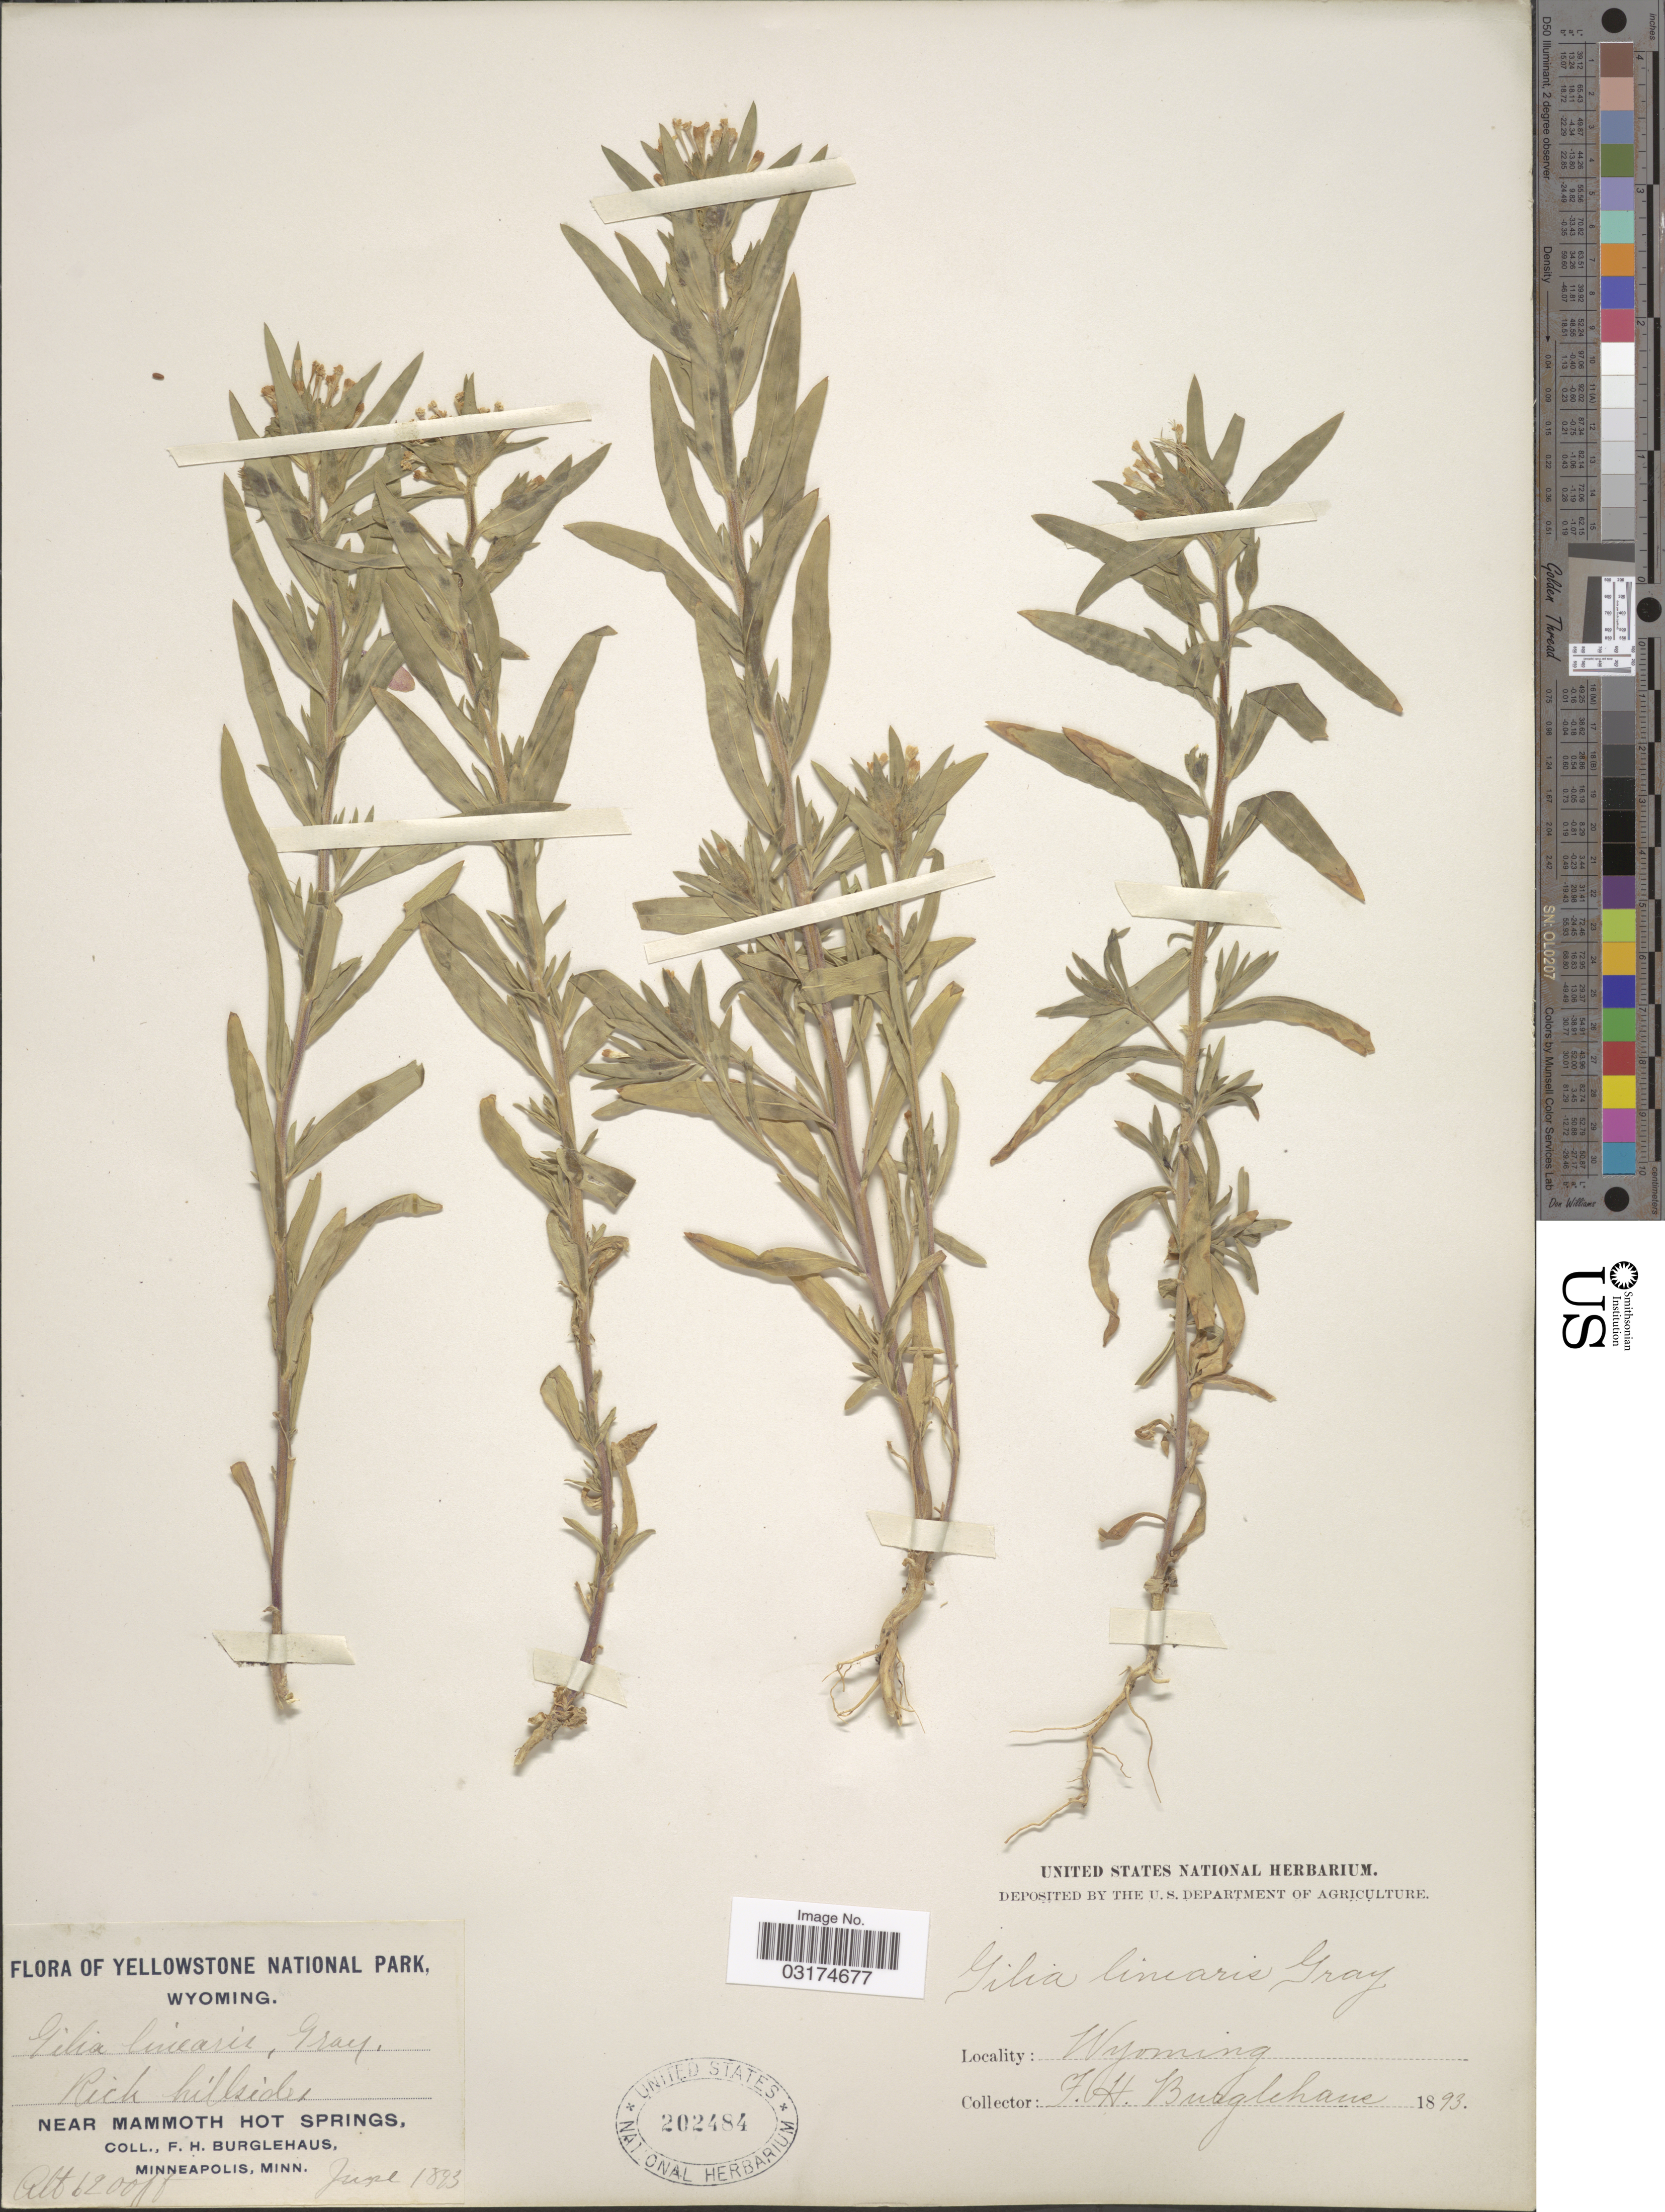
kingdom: Plantae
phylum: Tracheophyta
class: Magnoliopsida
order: Ericales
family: Polemoniaceae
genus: Collomia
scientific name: Collomia linearis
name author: Nutt.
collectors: F. Burglehaus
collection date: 1893-06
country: United States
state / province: Wyoming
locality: Rich Hillsides. Near Mammoth Hot Springs. Yellowstone National Park.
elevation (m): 1890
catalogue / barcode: US 202484